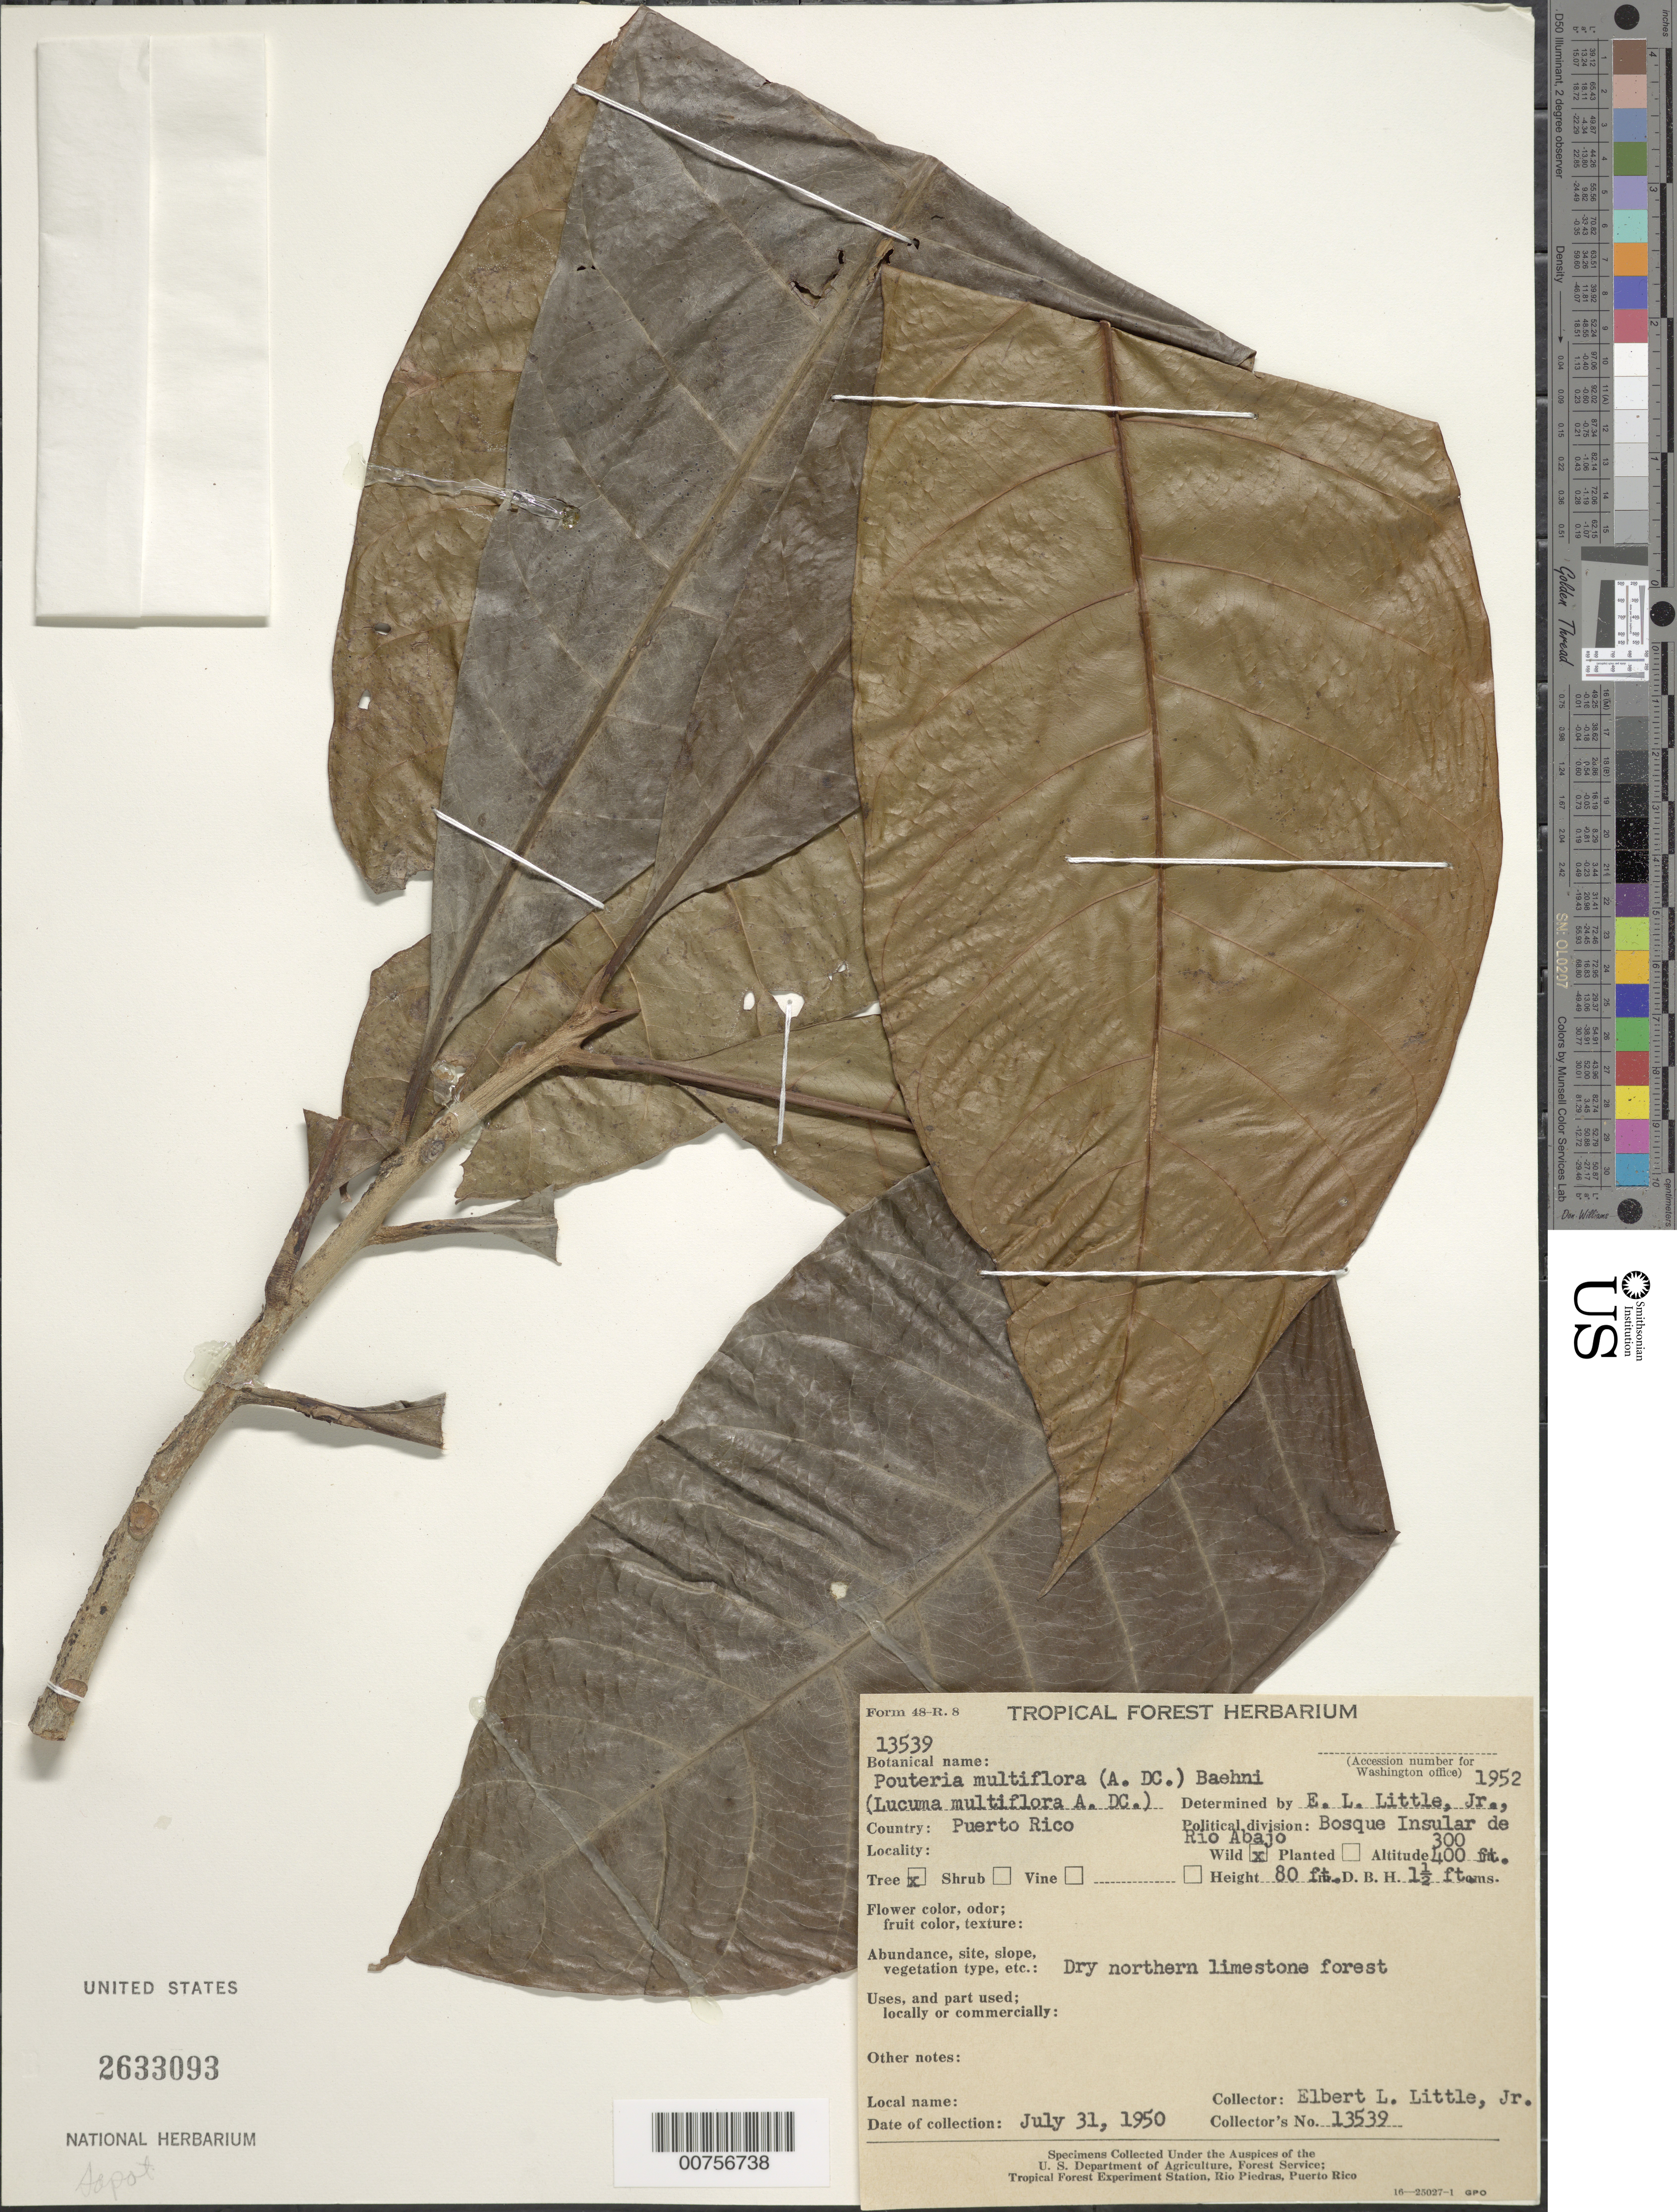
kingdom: Plantae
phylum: Tracheophyta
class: Magnoliopsida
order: Ericales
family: Sapotaceae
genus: Pouteria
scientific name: Pouteria multiflora var. typica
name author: Baehni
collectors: E. L. Little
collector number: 13539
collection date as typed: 31 Jul 1950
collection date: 1950-07-31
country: Puerto Rico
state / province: Arecibo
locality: Bosque Insular de Río Abajo.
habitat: Dry northern limestone forest.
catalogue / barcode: US 2633093